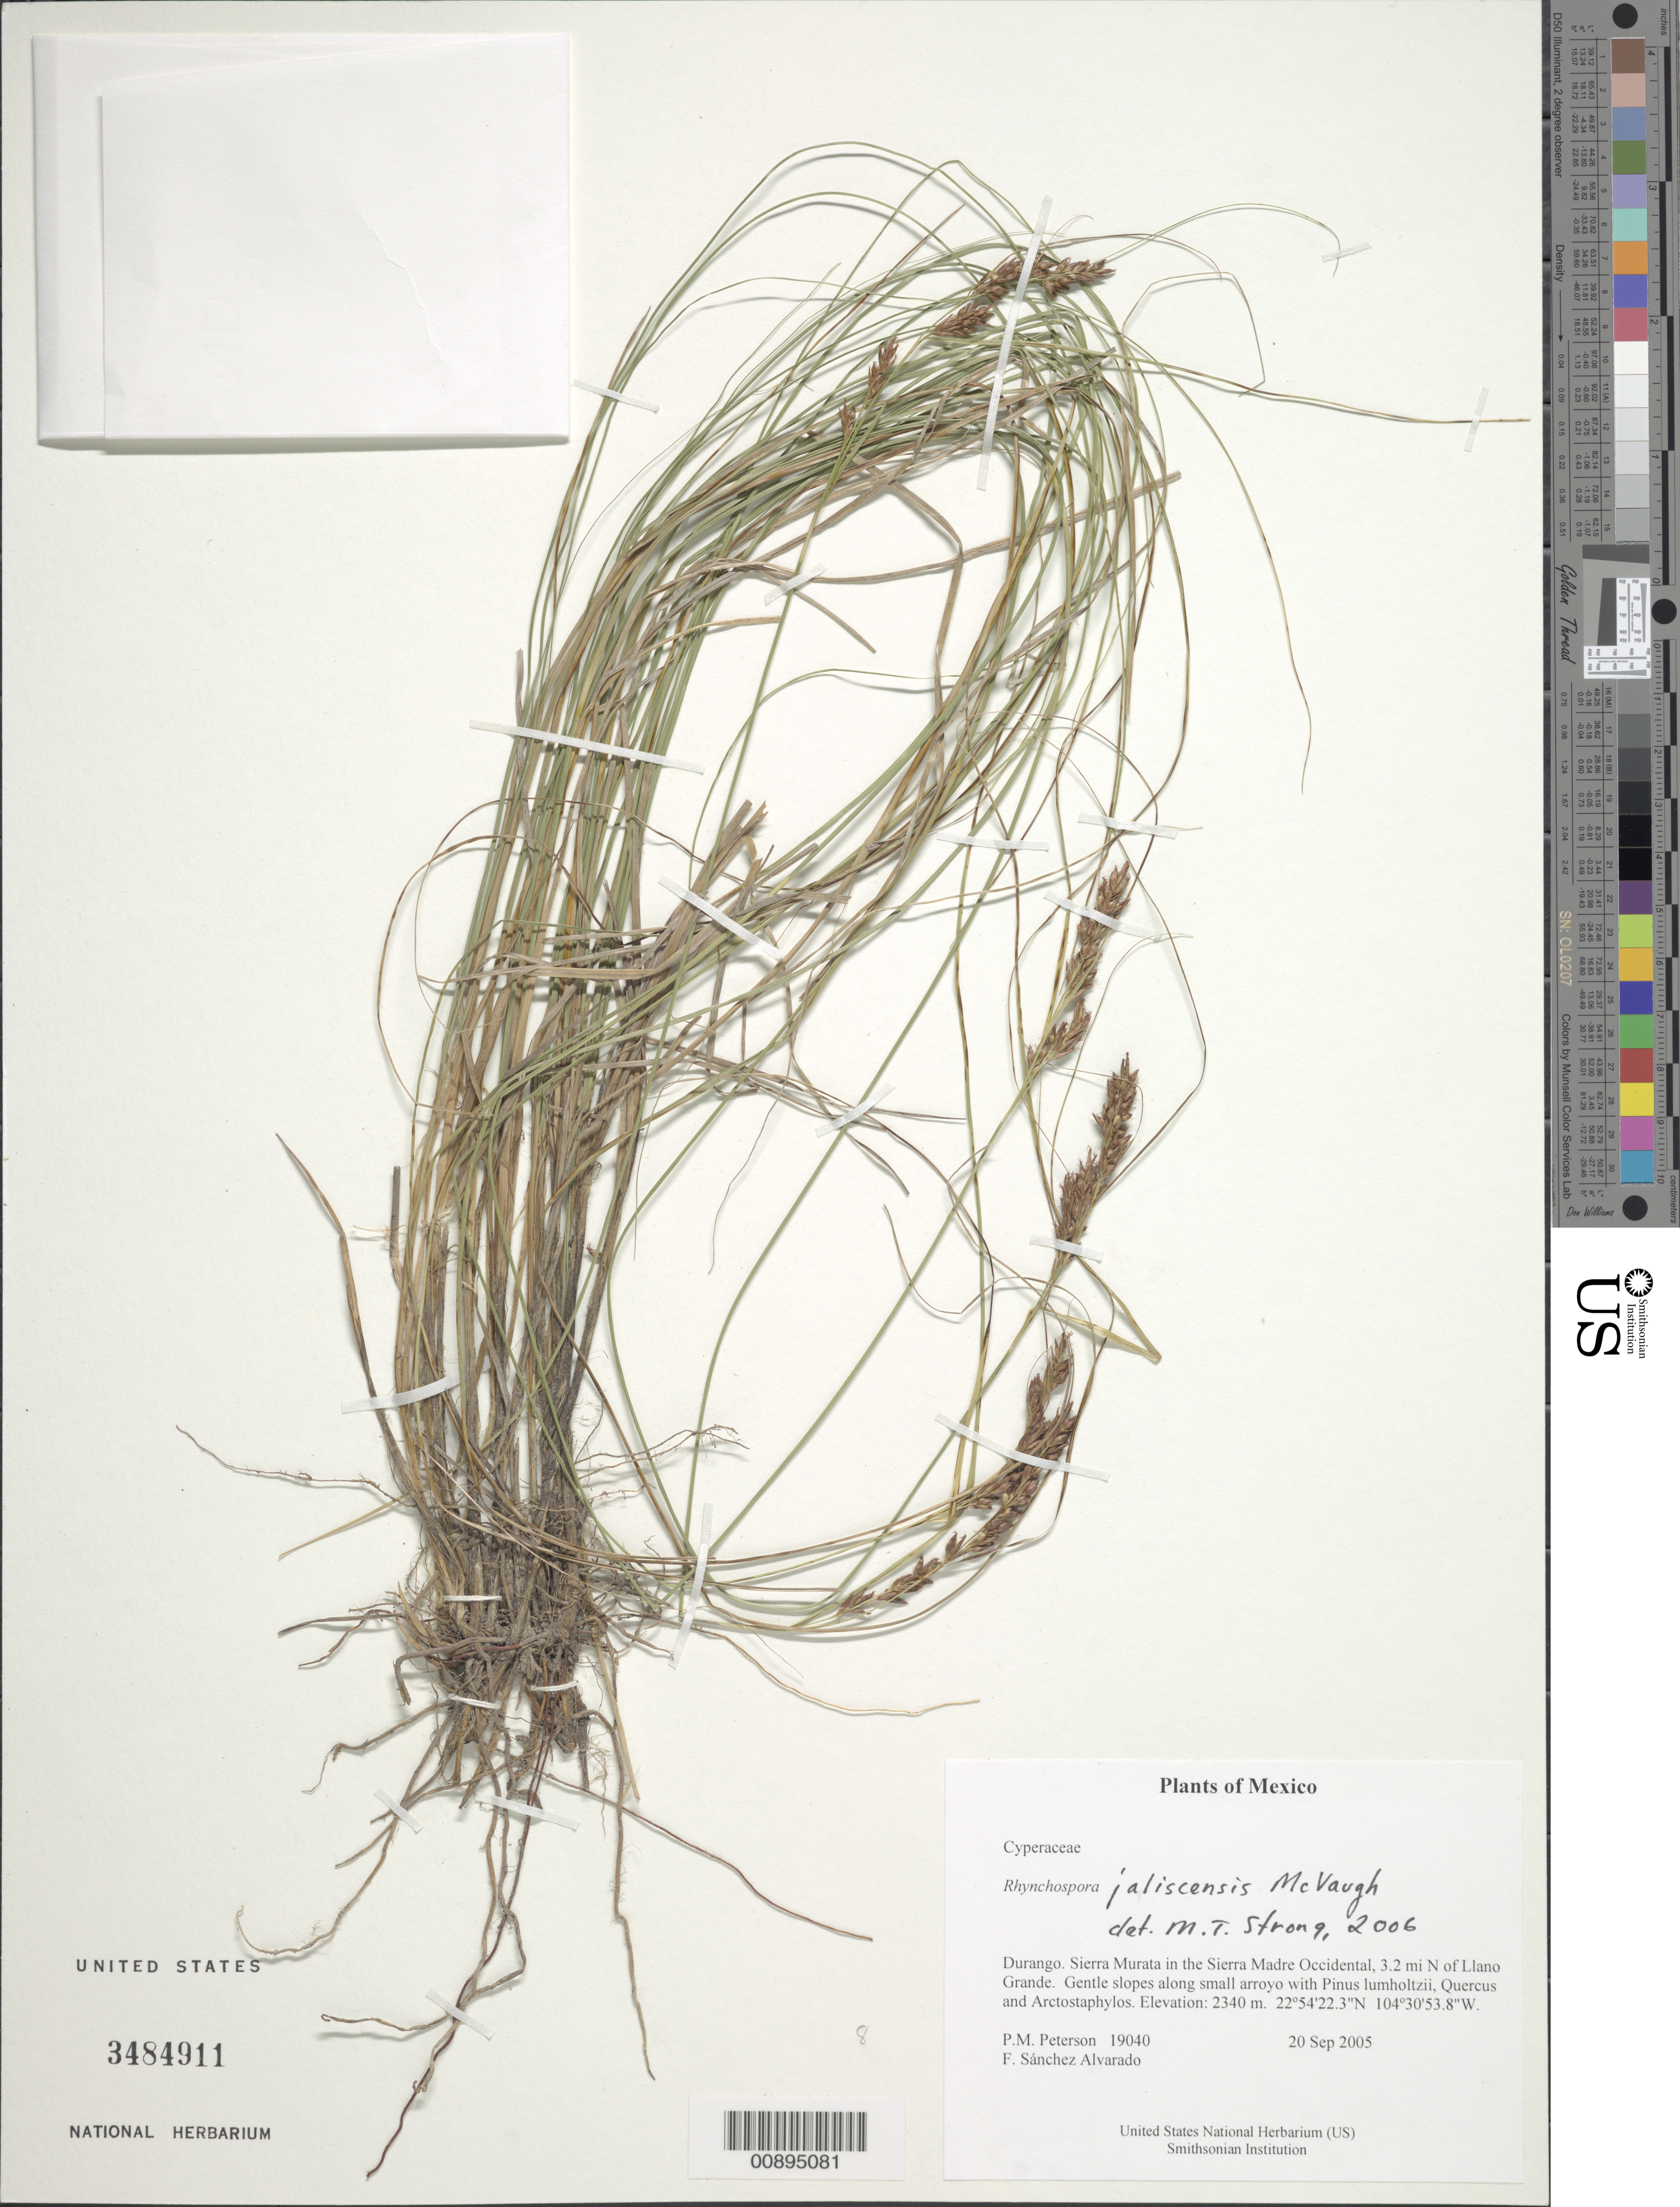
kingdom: Plantae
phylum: Tracheophyta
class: Liliopsida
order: Poales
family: Cyperaceae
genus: Rhynchospora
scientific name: Rhynchospora jaliscensis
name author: McVaugh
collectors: P. M. Peterson & F. Sánchez Alvarado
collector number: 19040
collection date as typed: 20 Sep 2005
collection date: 2005-09-20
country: Mexico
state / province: Durango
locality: Sierra Murata in the Sierra Madre Occidental, 3.2 mi N of Llano Grande. Gentle slopes along small arroyo with Pinus lumholtzii, Quercus and Arctostaphylos.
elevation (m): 2340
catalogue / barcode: US 3484911